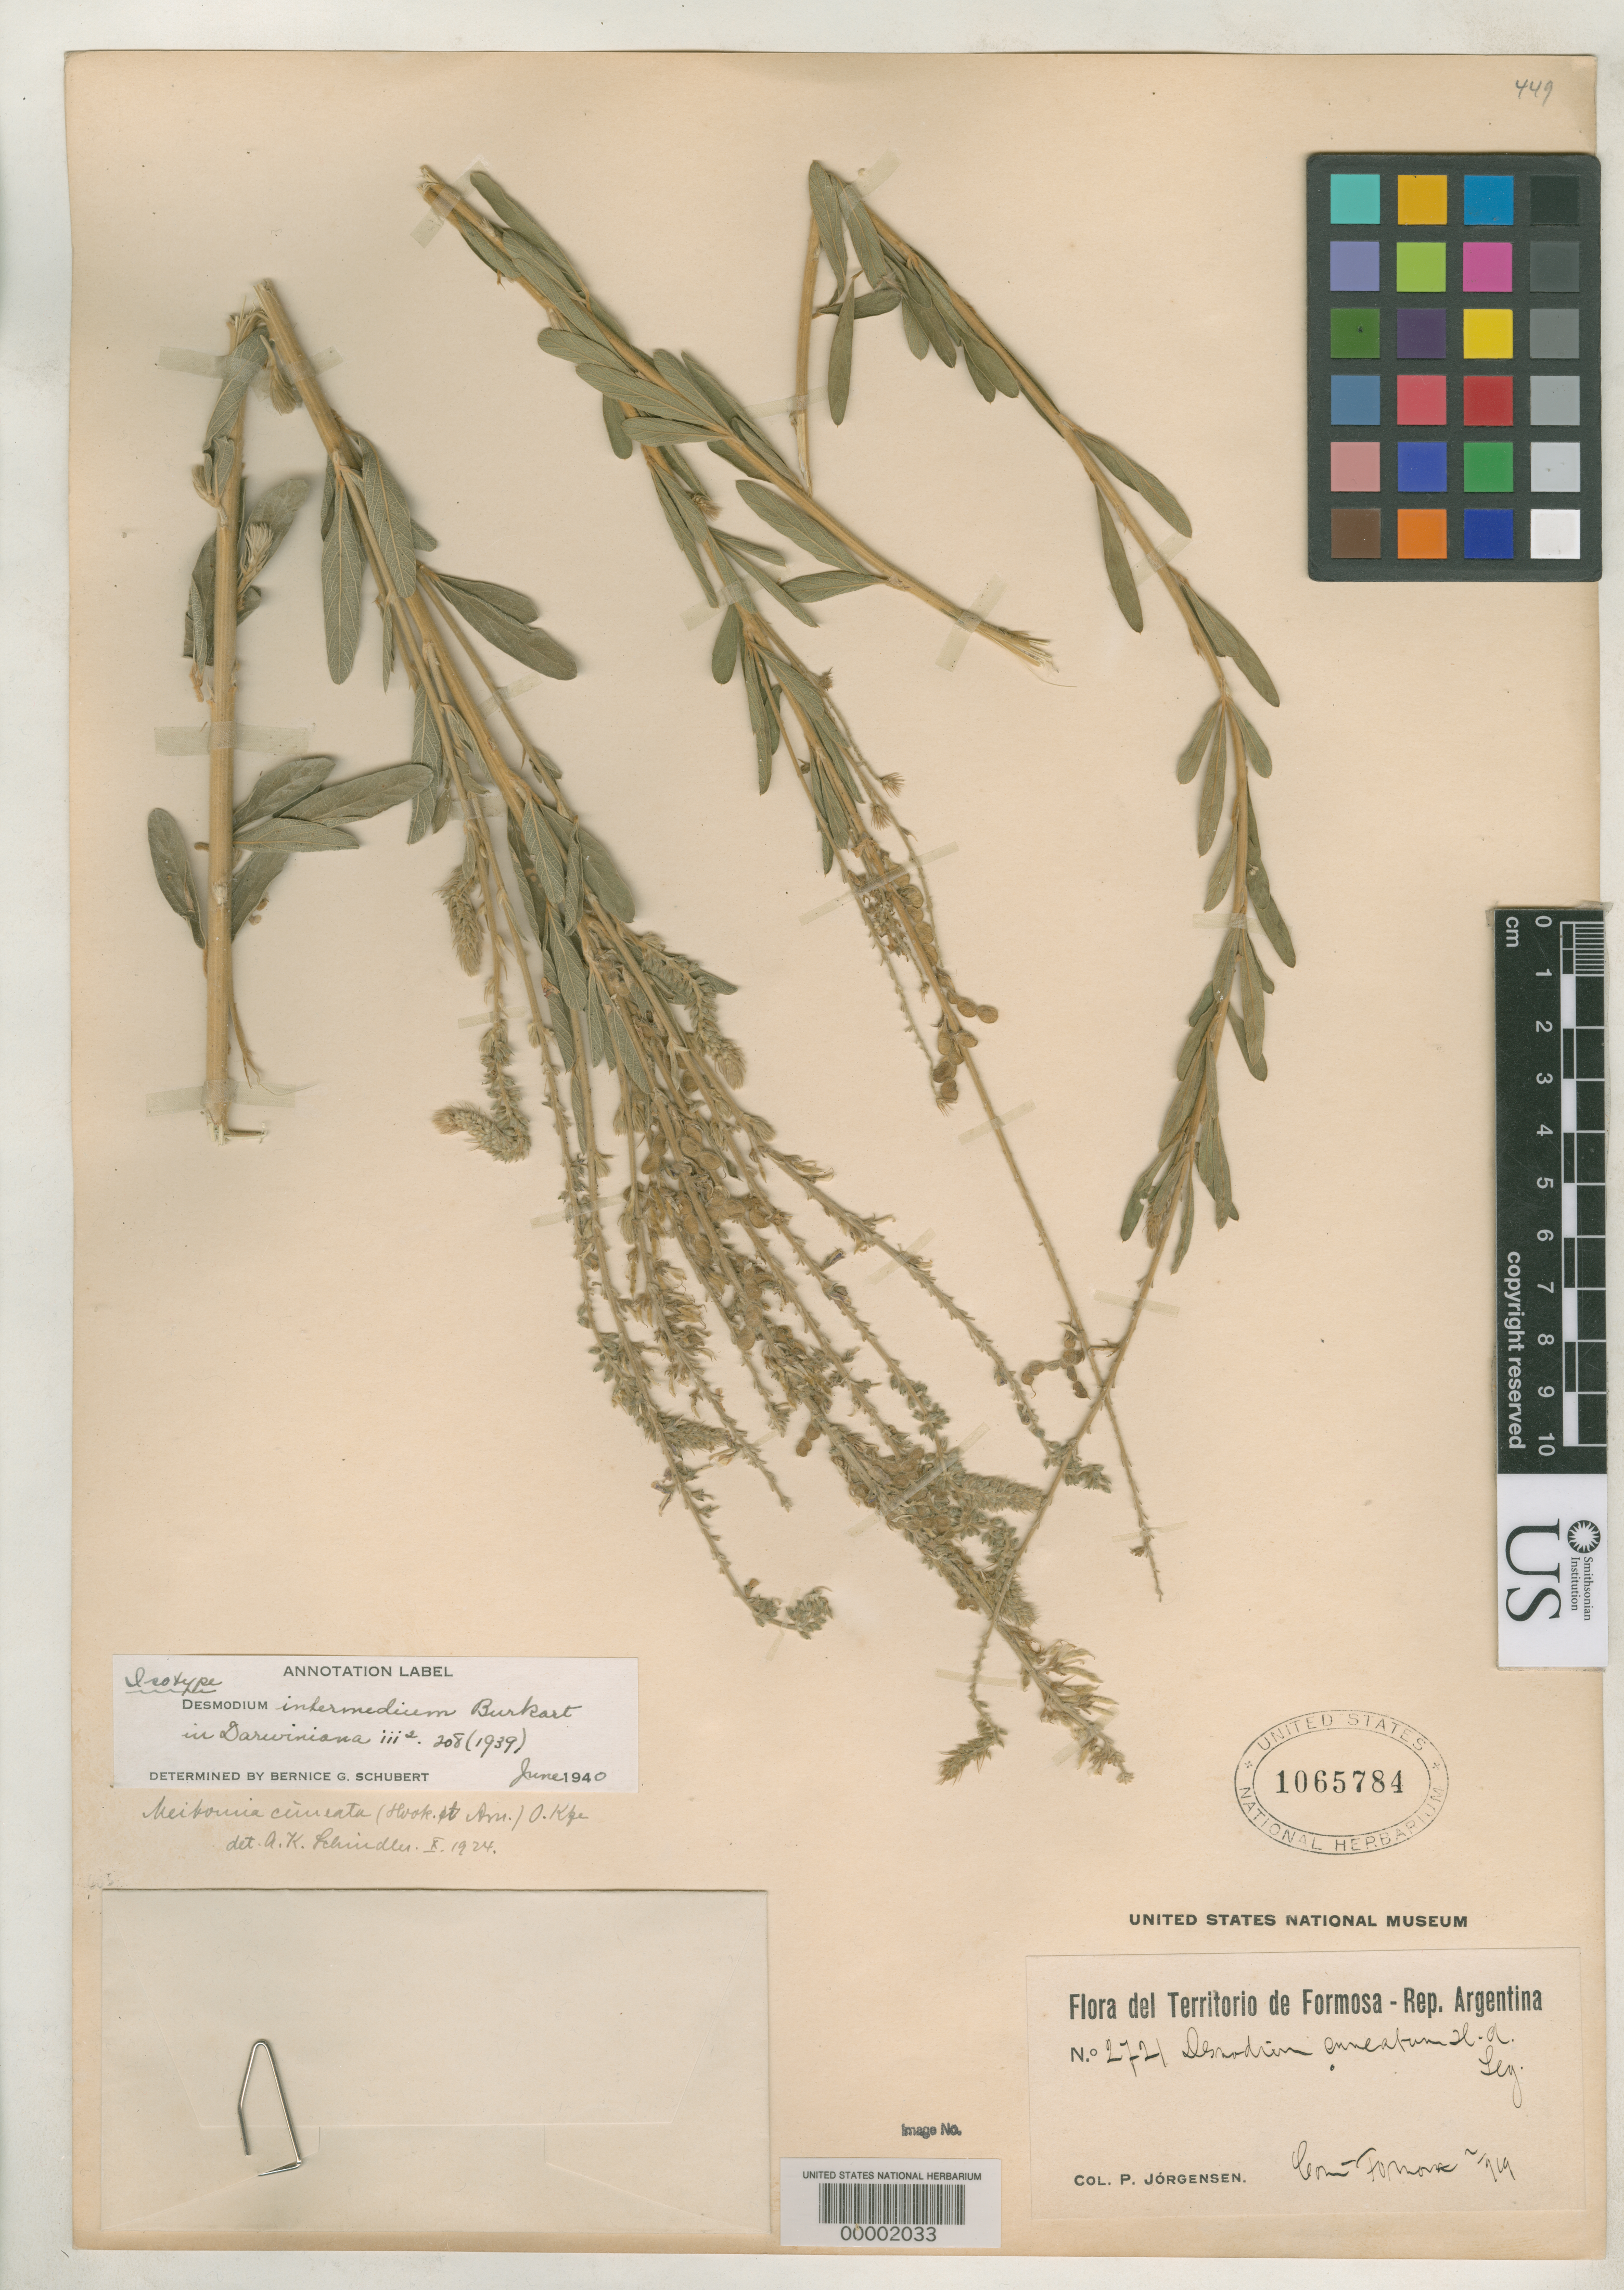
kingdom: Plantae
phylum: Tracheophyta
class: Magnoliopsida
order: Fabales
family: Fabaceae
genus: Desmodium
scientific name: Desmodium intermedium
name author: Burkart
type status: Isotype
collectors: P. Jorgensen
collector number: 2721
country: Argentina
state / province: Formosa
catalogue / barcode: US 1065784